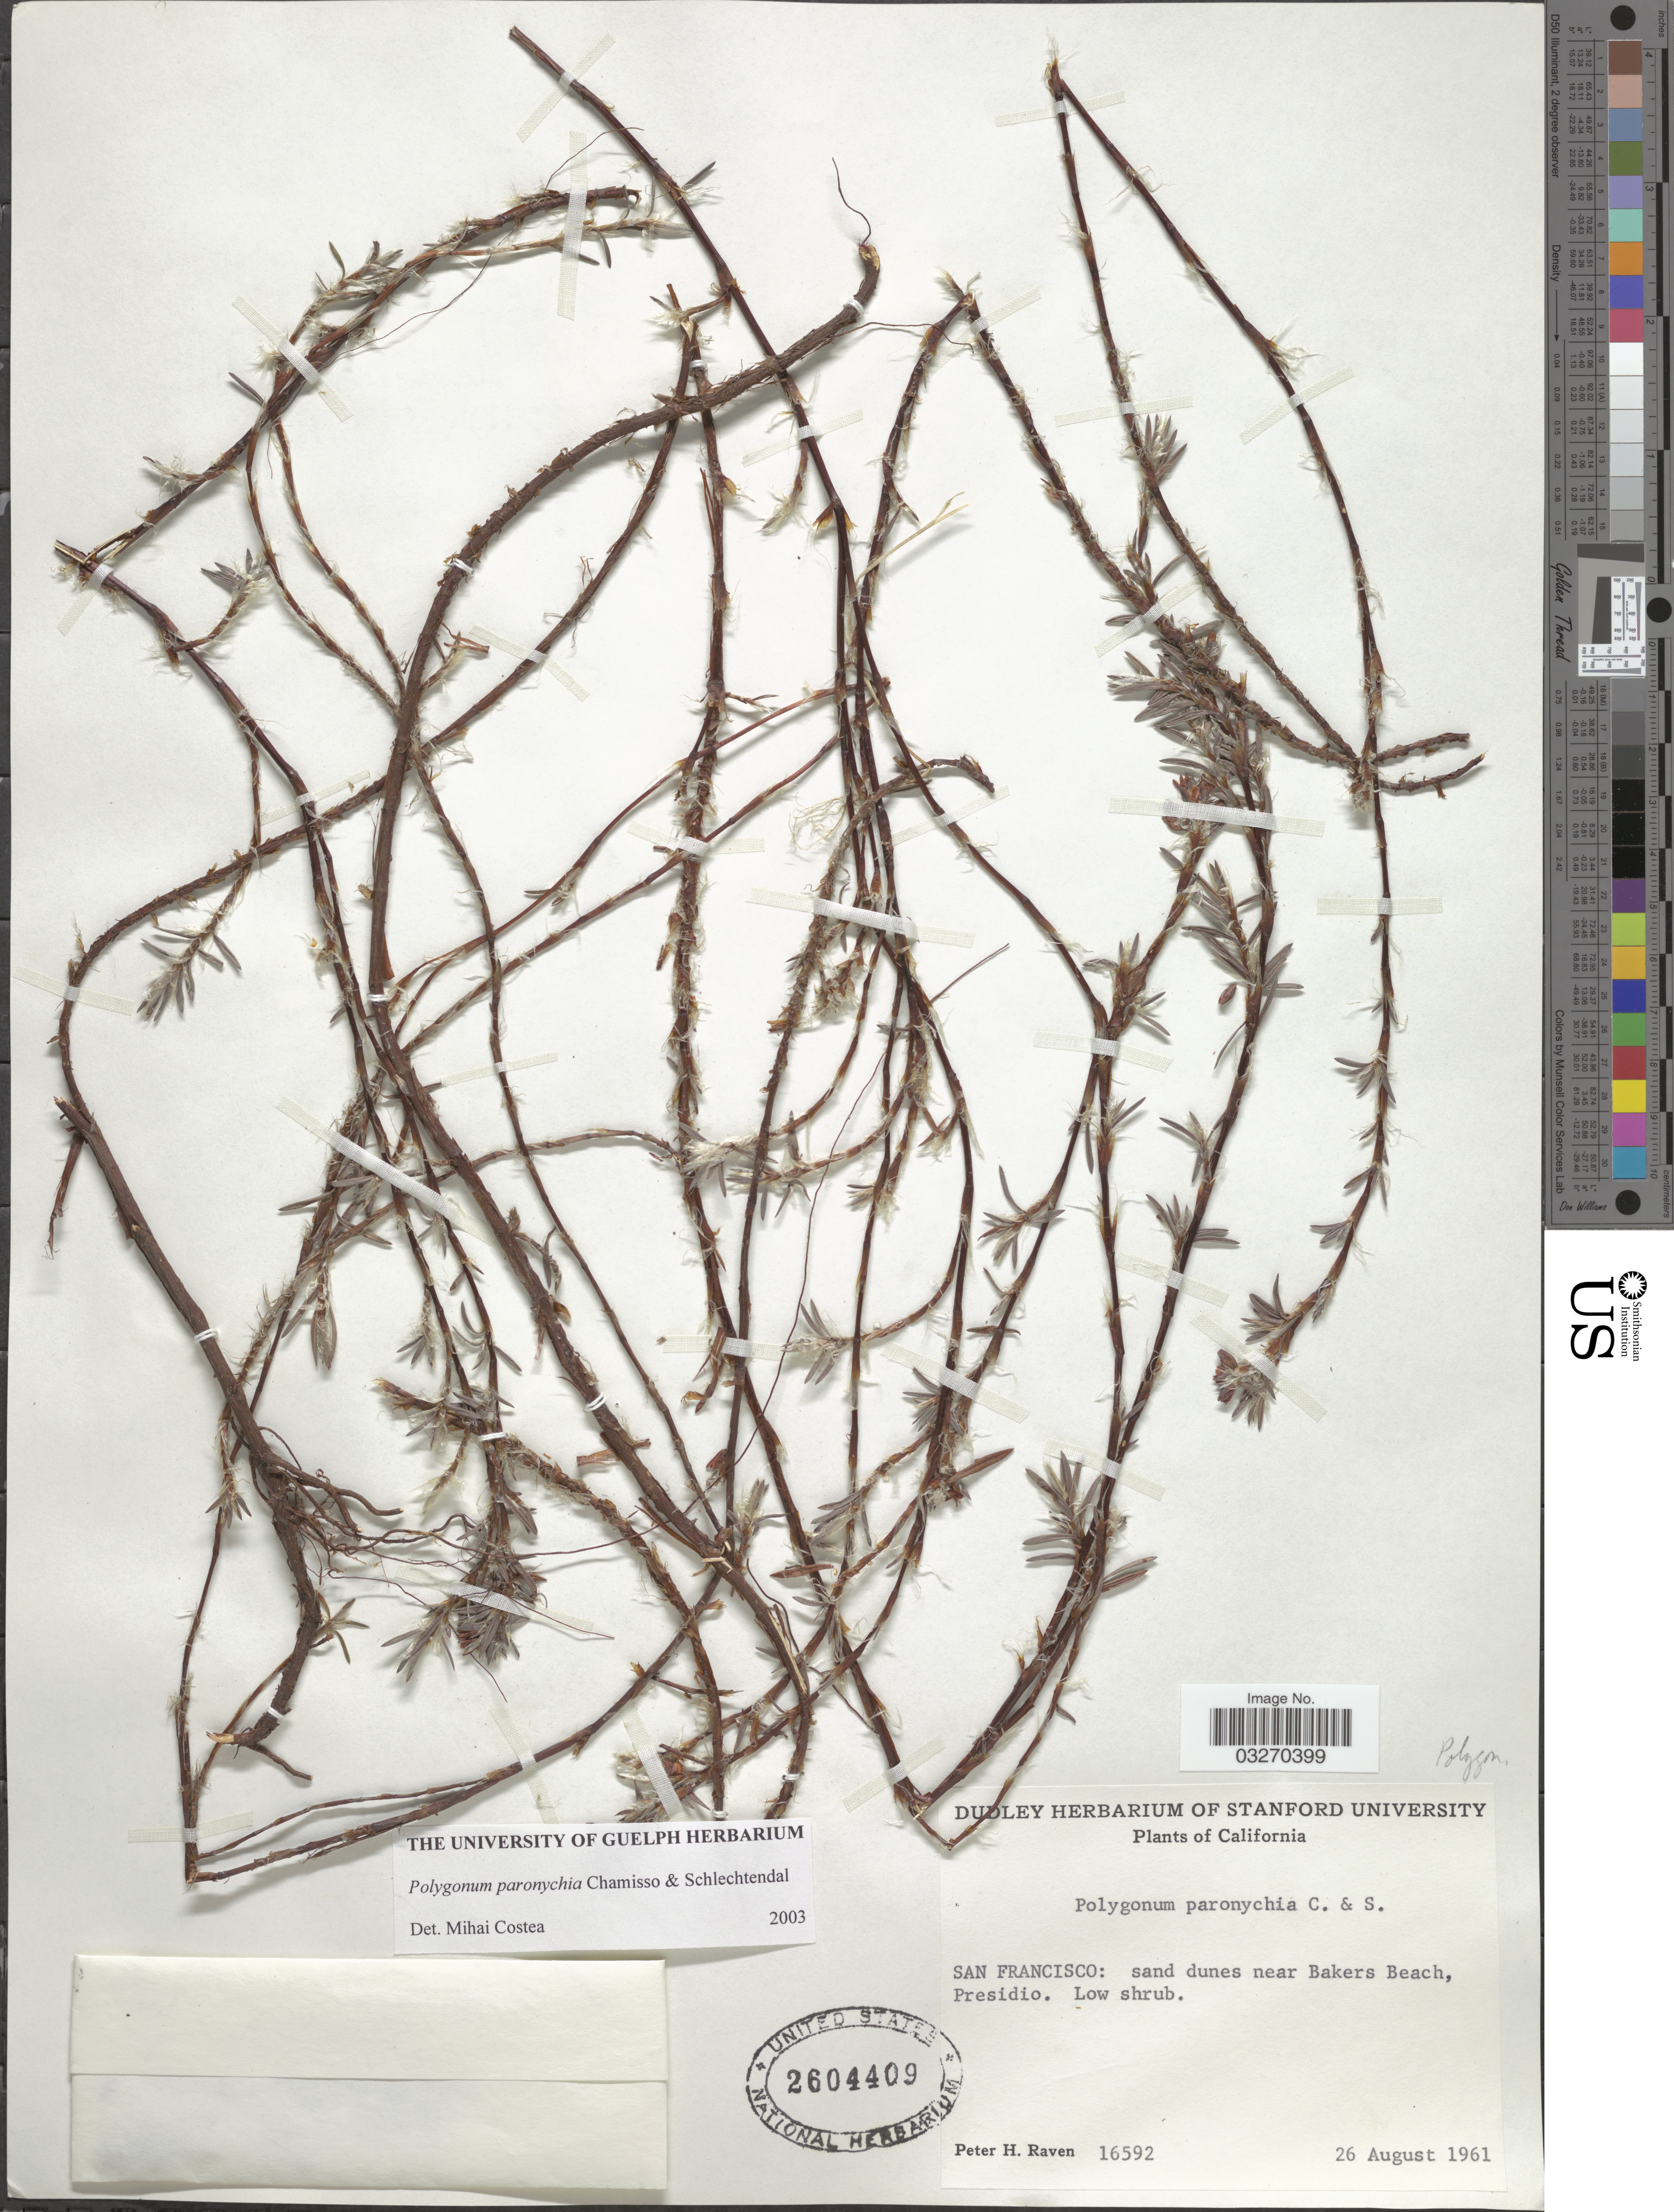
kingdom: Plantae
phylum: Tracheophyta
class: Magnoliopsida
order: Caryophyllales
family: Polygonaceae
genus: Polygonum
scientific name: Polygonum paronychia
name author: Cham. & Schltdl.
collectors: P. Raven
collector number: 16592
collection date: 1961-08-26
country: United States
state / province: California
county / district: San Francisco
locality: San Francisco: sand dunes near Bakers Beach, Presidio.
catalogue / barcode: US 2604409